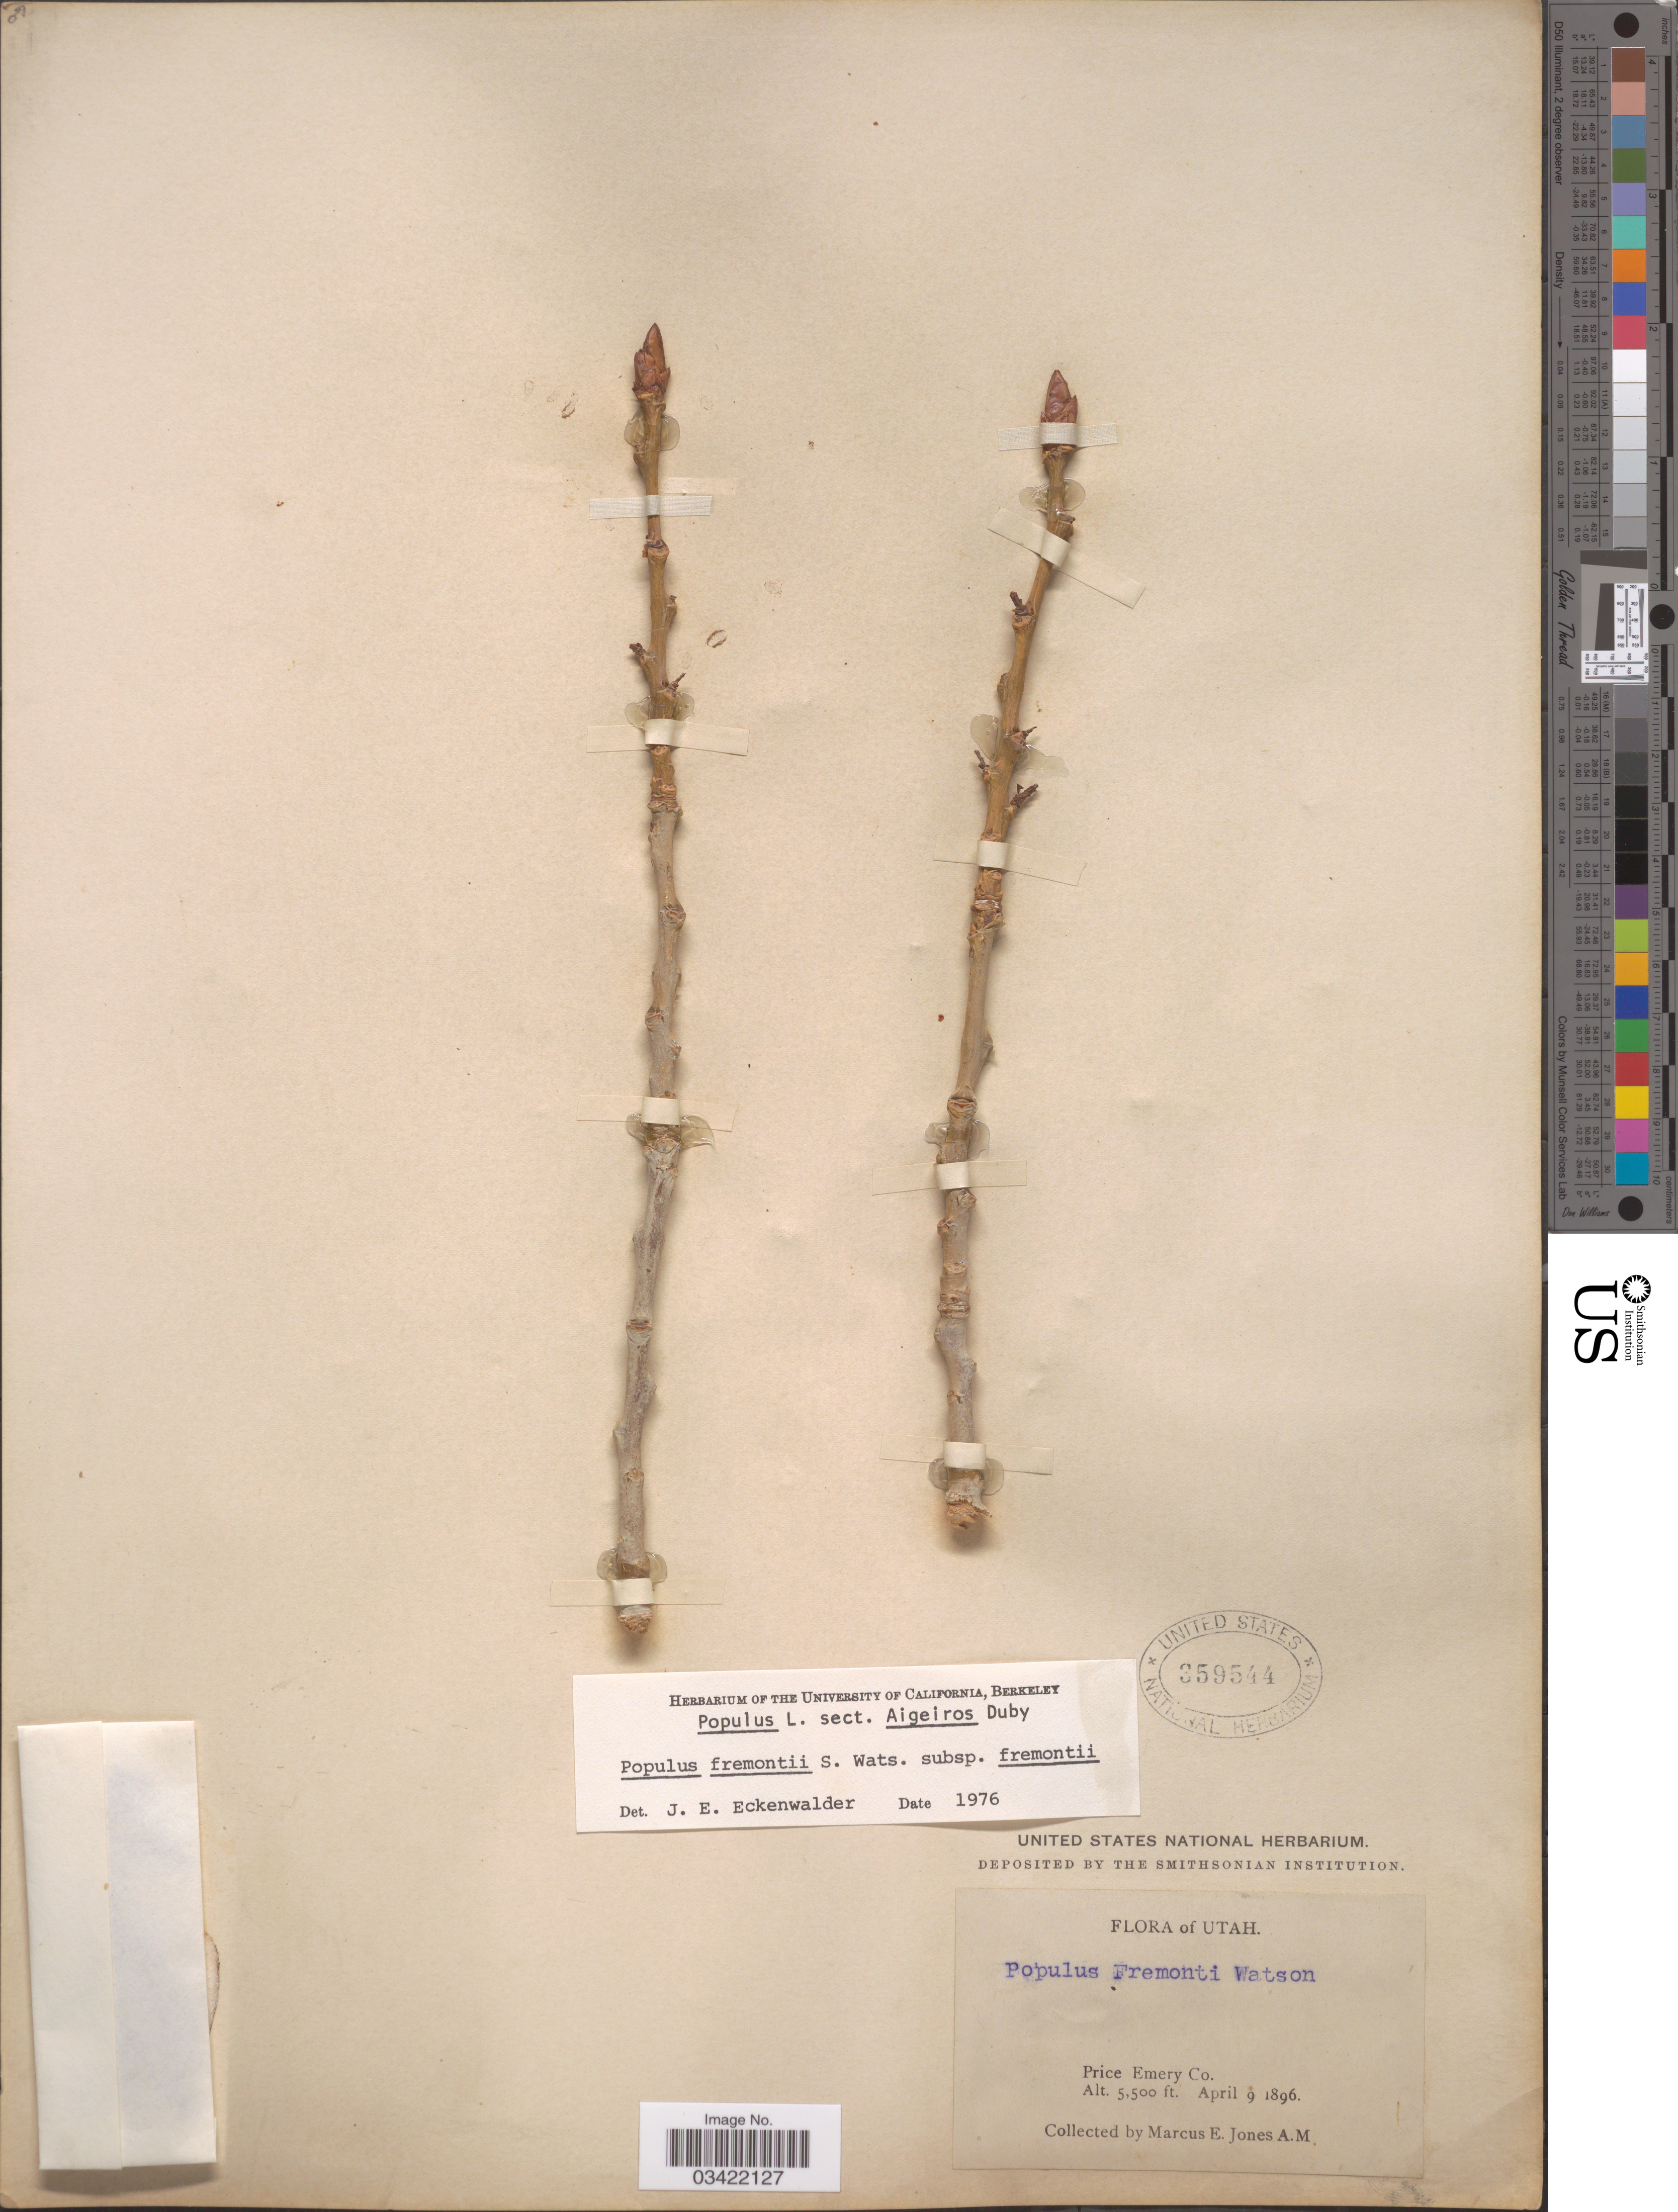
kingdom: Plantae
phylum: Tracheophyta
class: Magnoliopsida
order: Malpighiales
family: Salicaceae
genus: Populus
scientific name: Populus fremontii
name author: S. Watson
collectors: M. E. Jones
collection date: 1896-04-09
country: United States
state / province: Utah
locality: Price Emery Co.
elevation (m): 1676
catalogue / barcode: US 359544